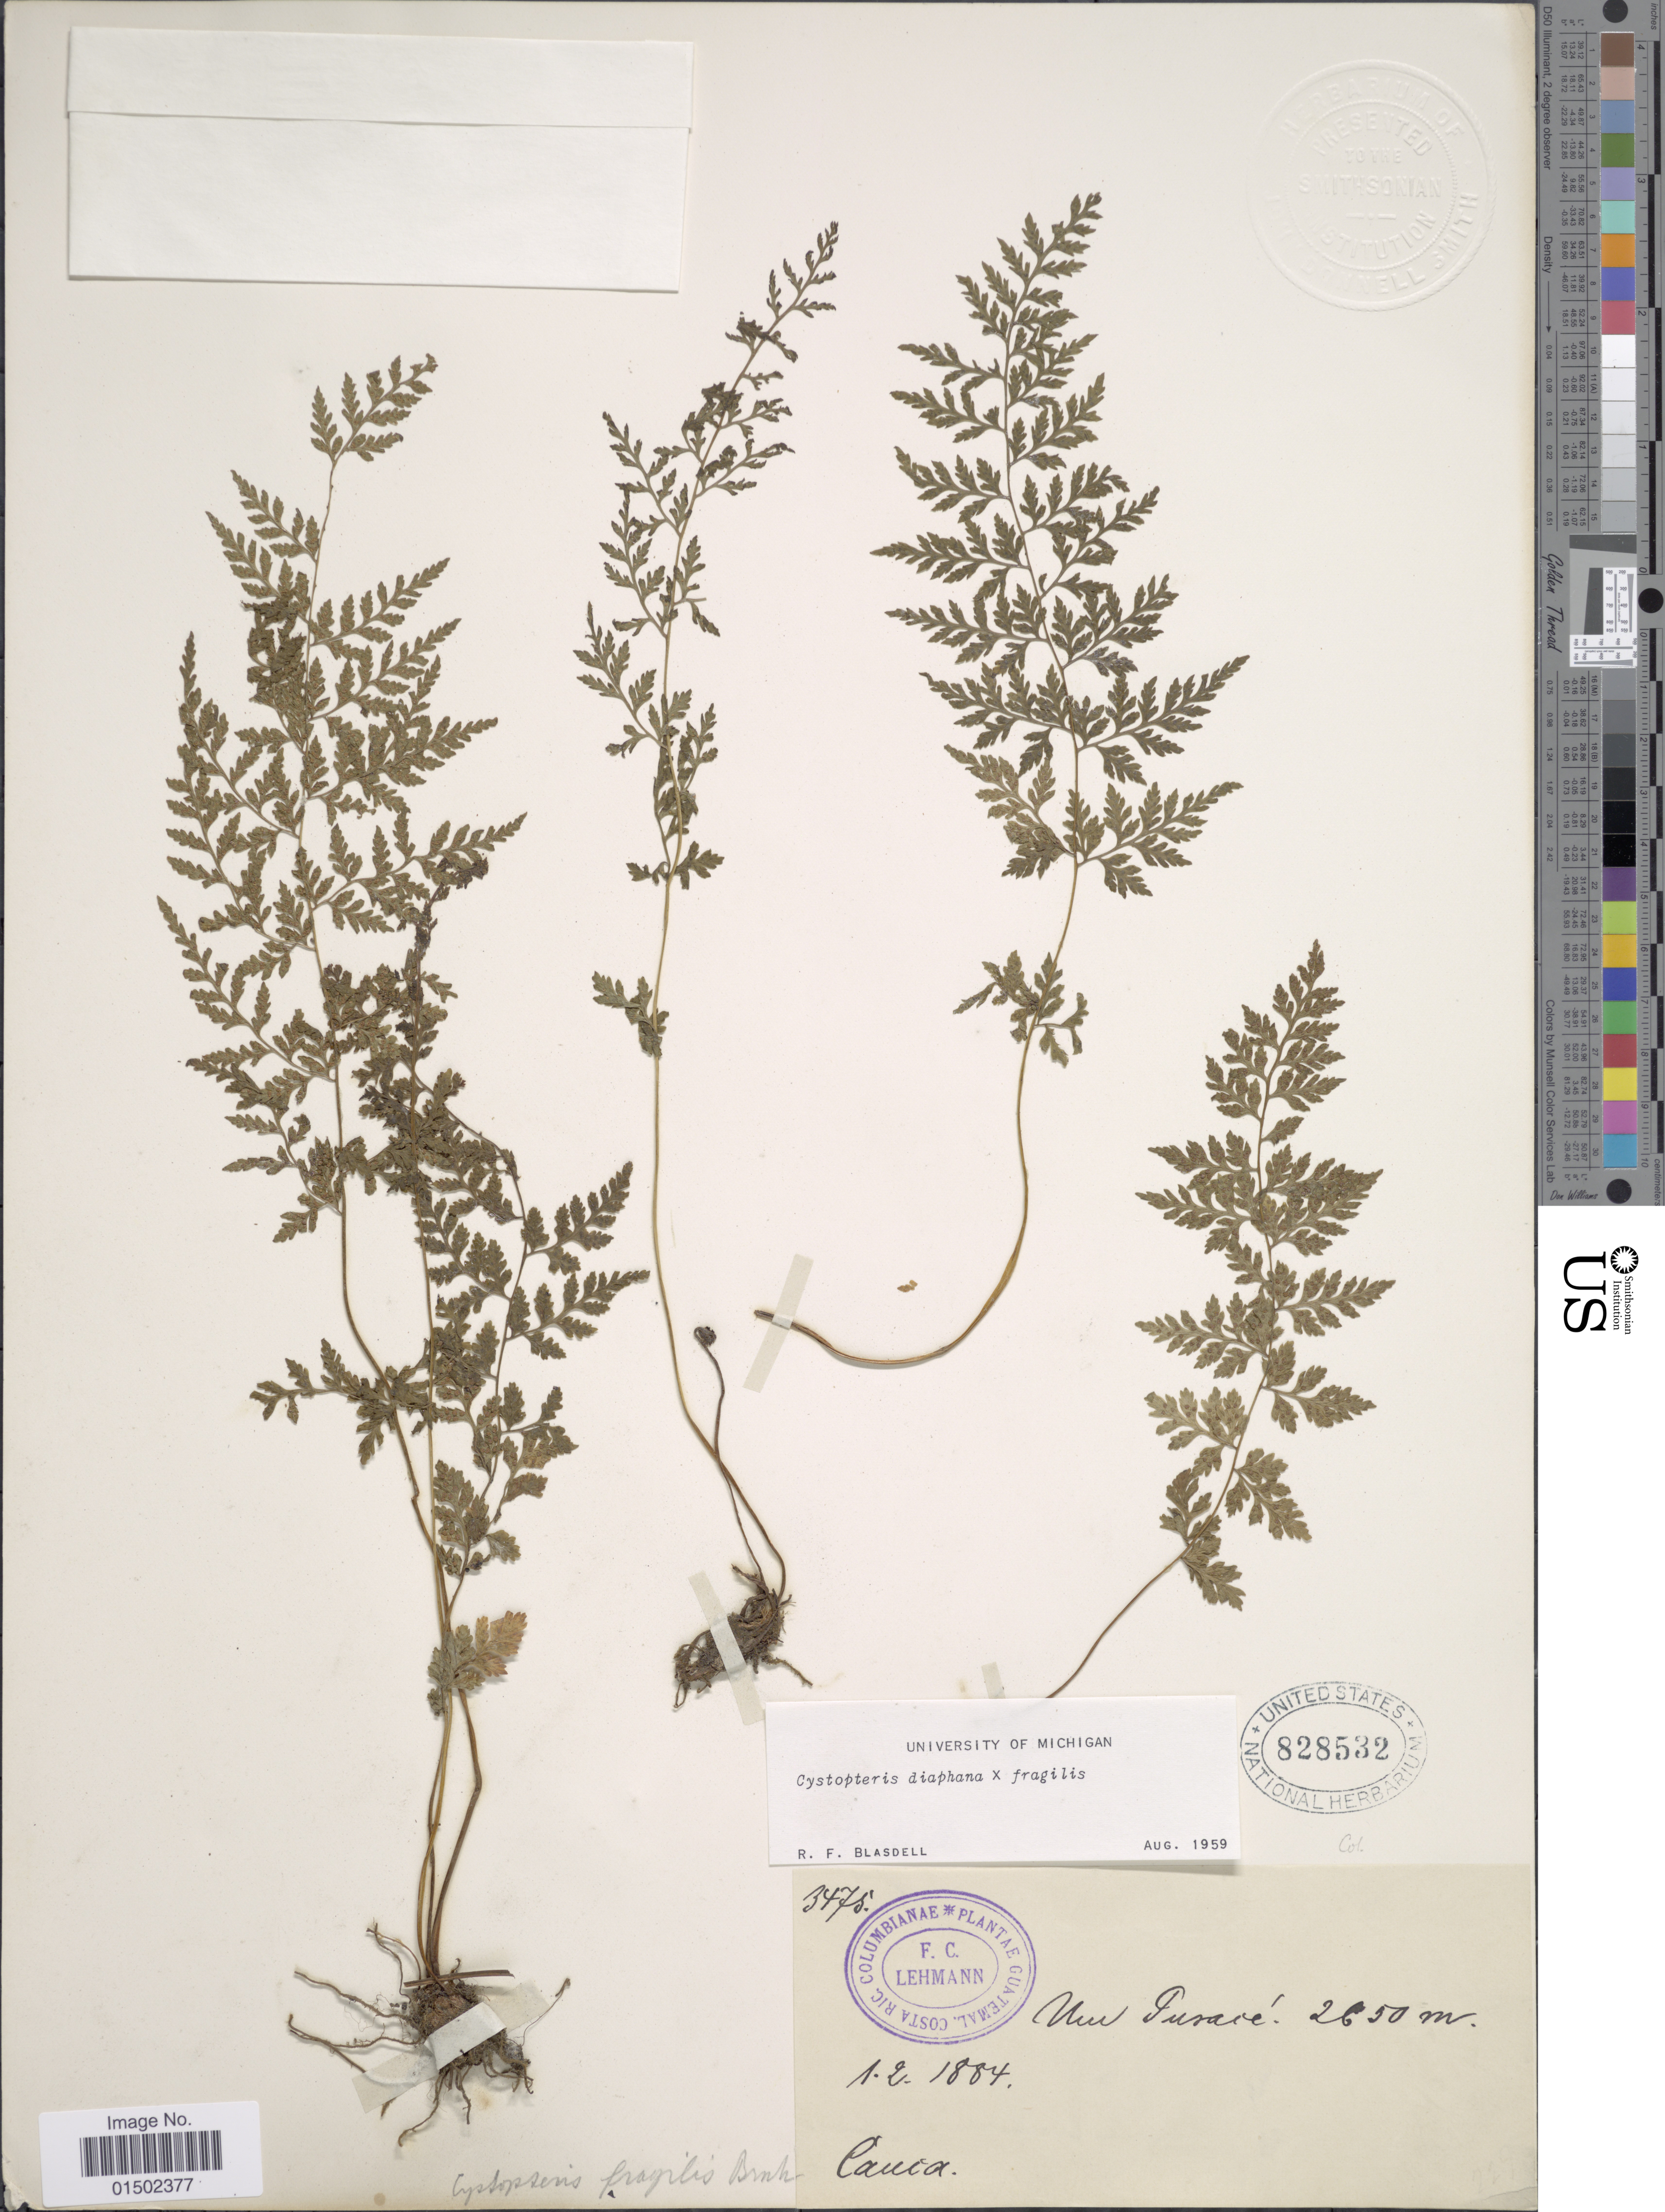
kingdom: Plantae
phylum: Tracheophyta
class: Polypodiopsida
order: Polypodiales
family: Cystopteridaceae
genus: Cystopteris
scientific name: Cystopteris diaphana x C. fragilis (L.) Bernh.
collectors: F. C. Lehmann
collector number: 3475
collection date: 1884-02-01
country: Colombia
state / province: Cauca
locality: Puracé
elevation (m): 2650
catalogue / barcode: US 828532